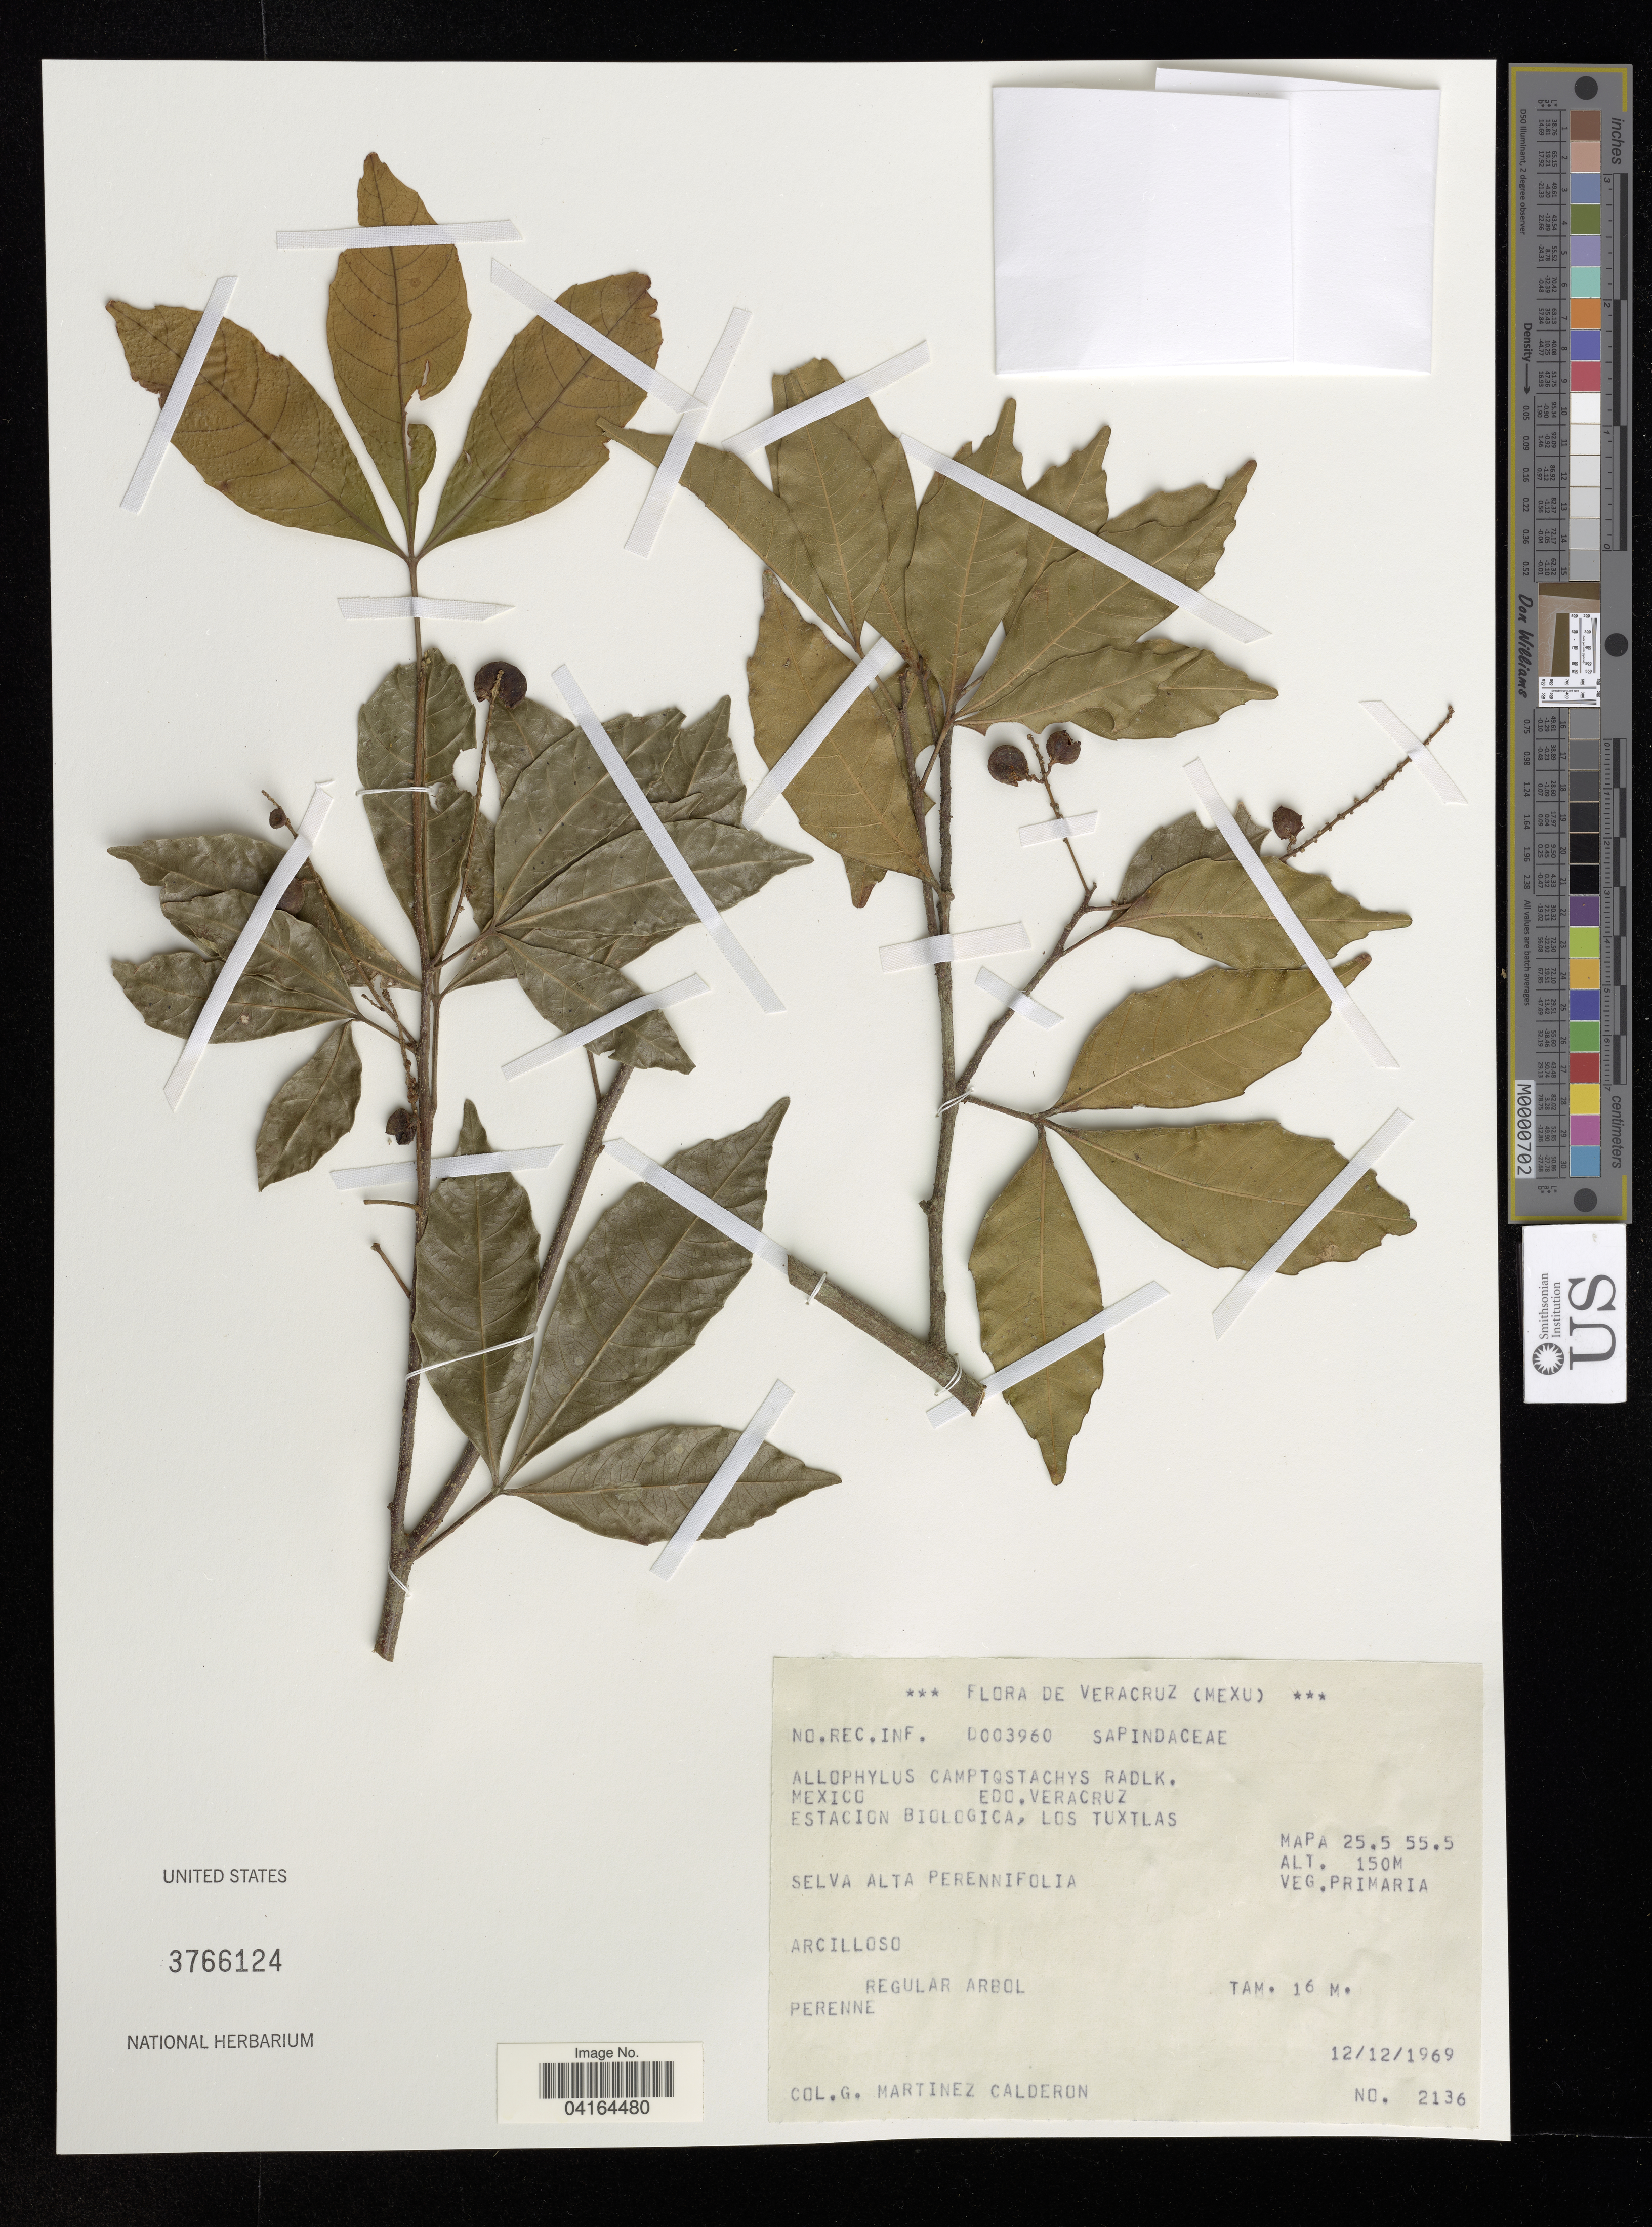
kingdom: Plantae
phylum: Tracheophyta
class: Magnoliopsida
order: Sapindales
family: Sapindaceae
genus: Allophylus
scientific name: Allophylus camptostachys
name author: Radlk.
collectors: G. Martínez Calderón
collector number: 2136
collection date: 1969-12-12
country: Mexico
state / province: Veracruz Llave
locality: Edo. Veracruz. Estacion Biologica, Los Tuxtlas.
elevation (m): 150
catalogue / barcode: US 3766124